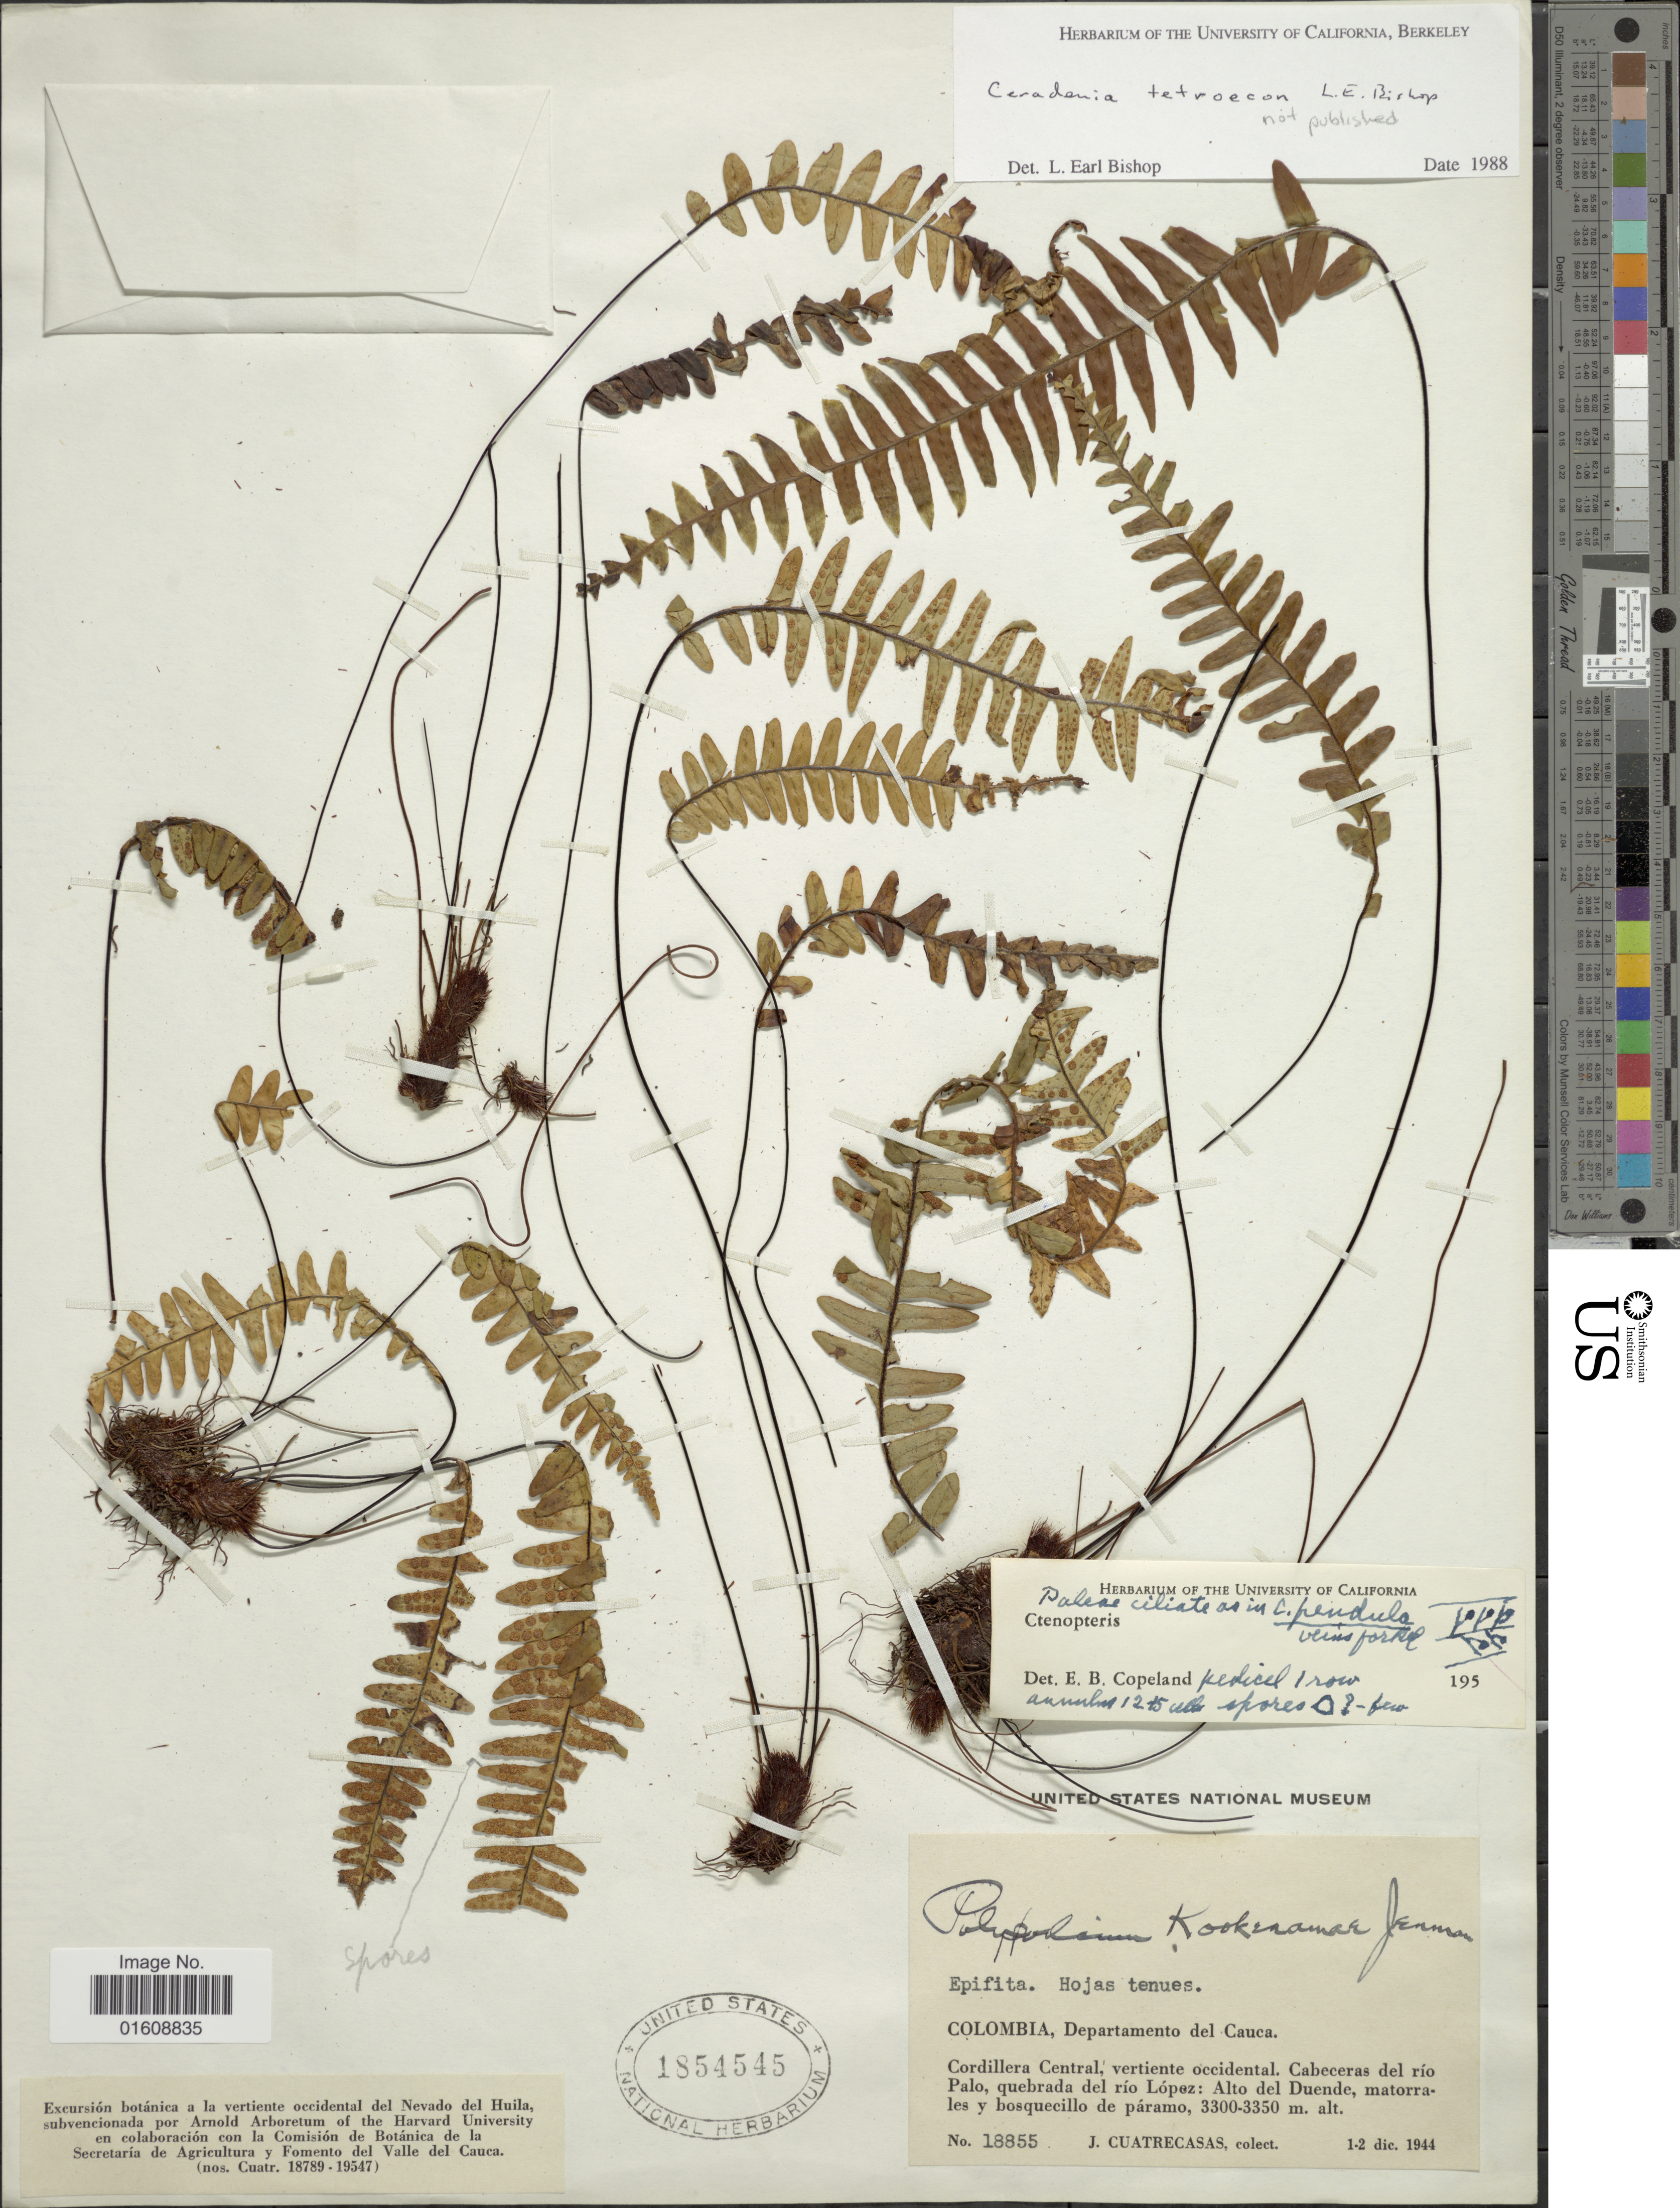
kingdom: Plantae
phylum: Tracheophyta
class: Polypodiopsida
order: Polypodiales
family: Polypodiaceae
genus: Alansmia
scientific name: Alansmia sp.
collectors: J. Cuatrecasas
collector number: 18855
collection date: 1944-12-01/1944-12-02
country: Colombia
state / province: Cauca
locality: Cordillera Central, vertiente occidental. Cabeceras del río Palo, quebrada del río López: Alto del Duende, matorralez y bosquecillo de páramo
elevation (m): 3300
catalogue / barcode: US 1854545